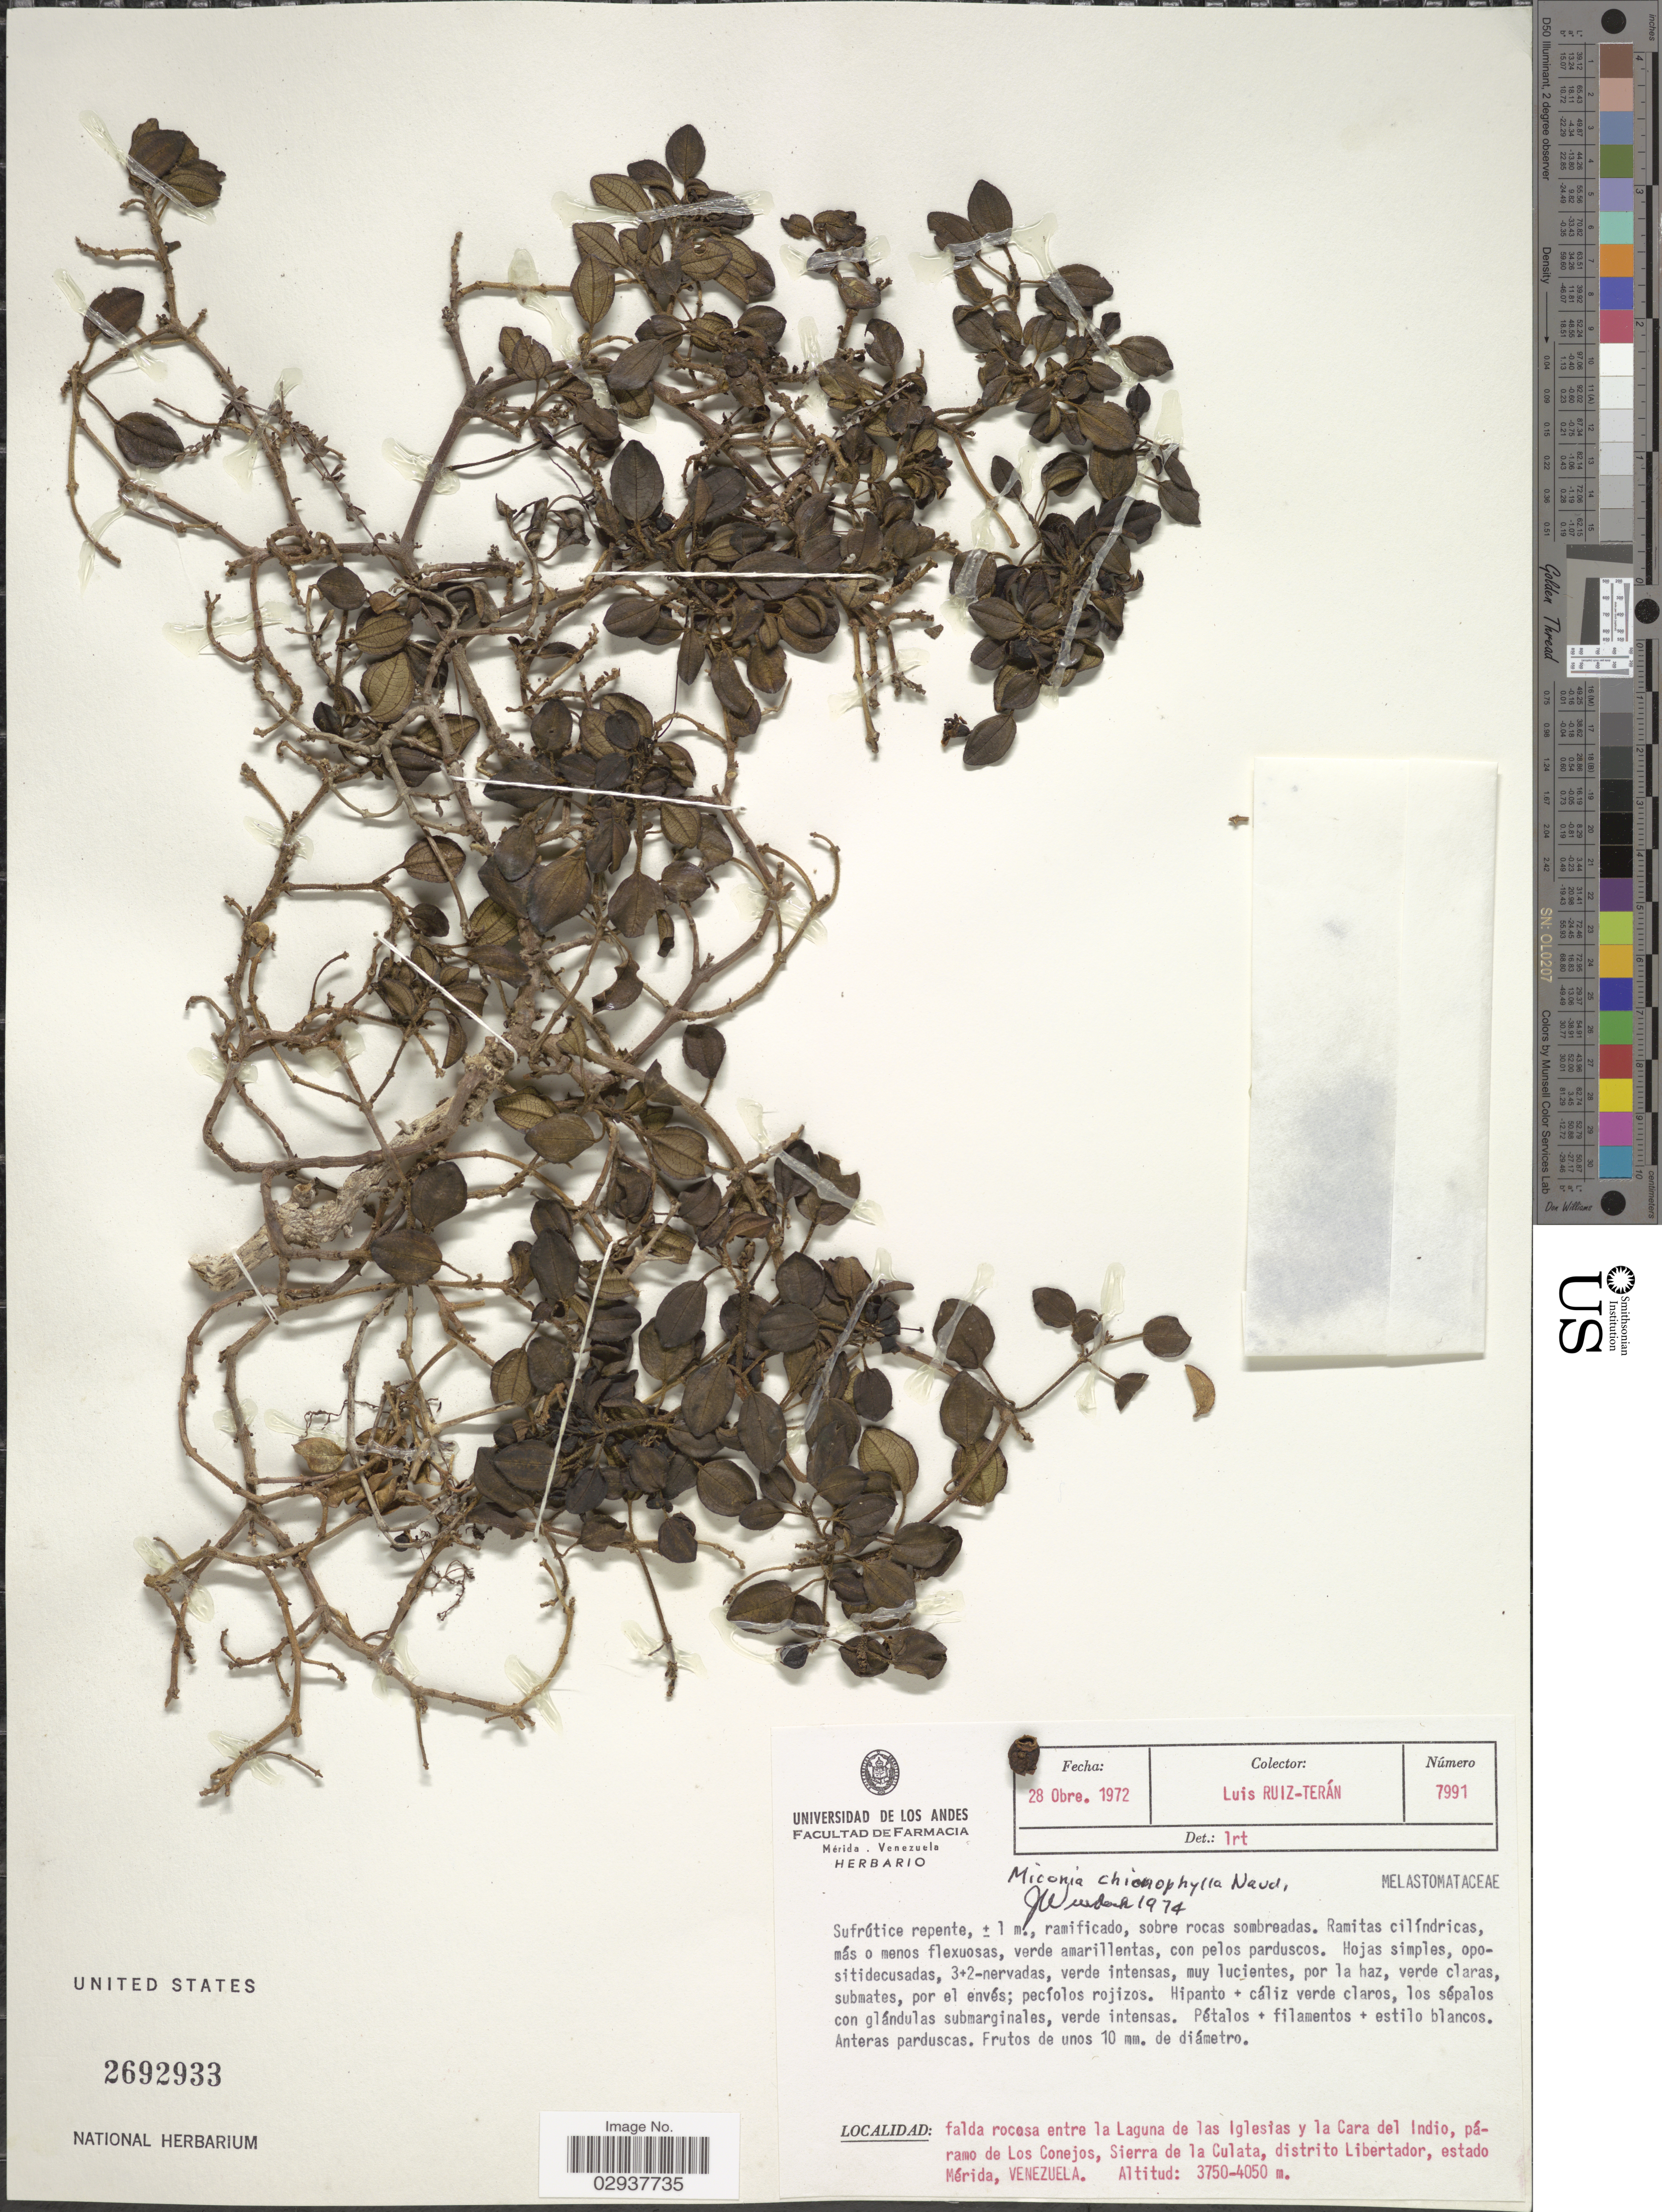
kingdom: Plantae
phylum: Tracheophyta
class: Magnoliopsida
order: Myrtales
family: Melastomataceae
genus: Miconia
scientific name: Miconia chionophila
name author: Naudin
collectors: L. E. Ruíz-Terán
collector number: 7991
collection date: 1972-10-28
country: Venezuela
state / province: Mérida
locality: Falda rocosa entre la Laguna de las Iglesias y la Cara del Indio, páramo de Los Conejos, Sierra de la Culata, distrito Libertador.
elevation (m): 3750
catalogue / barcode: US 2692933